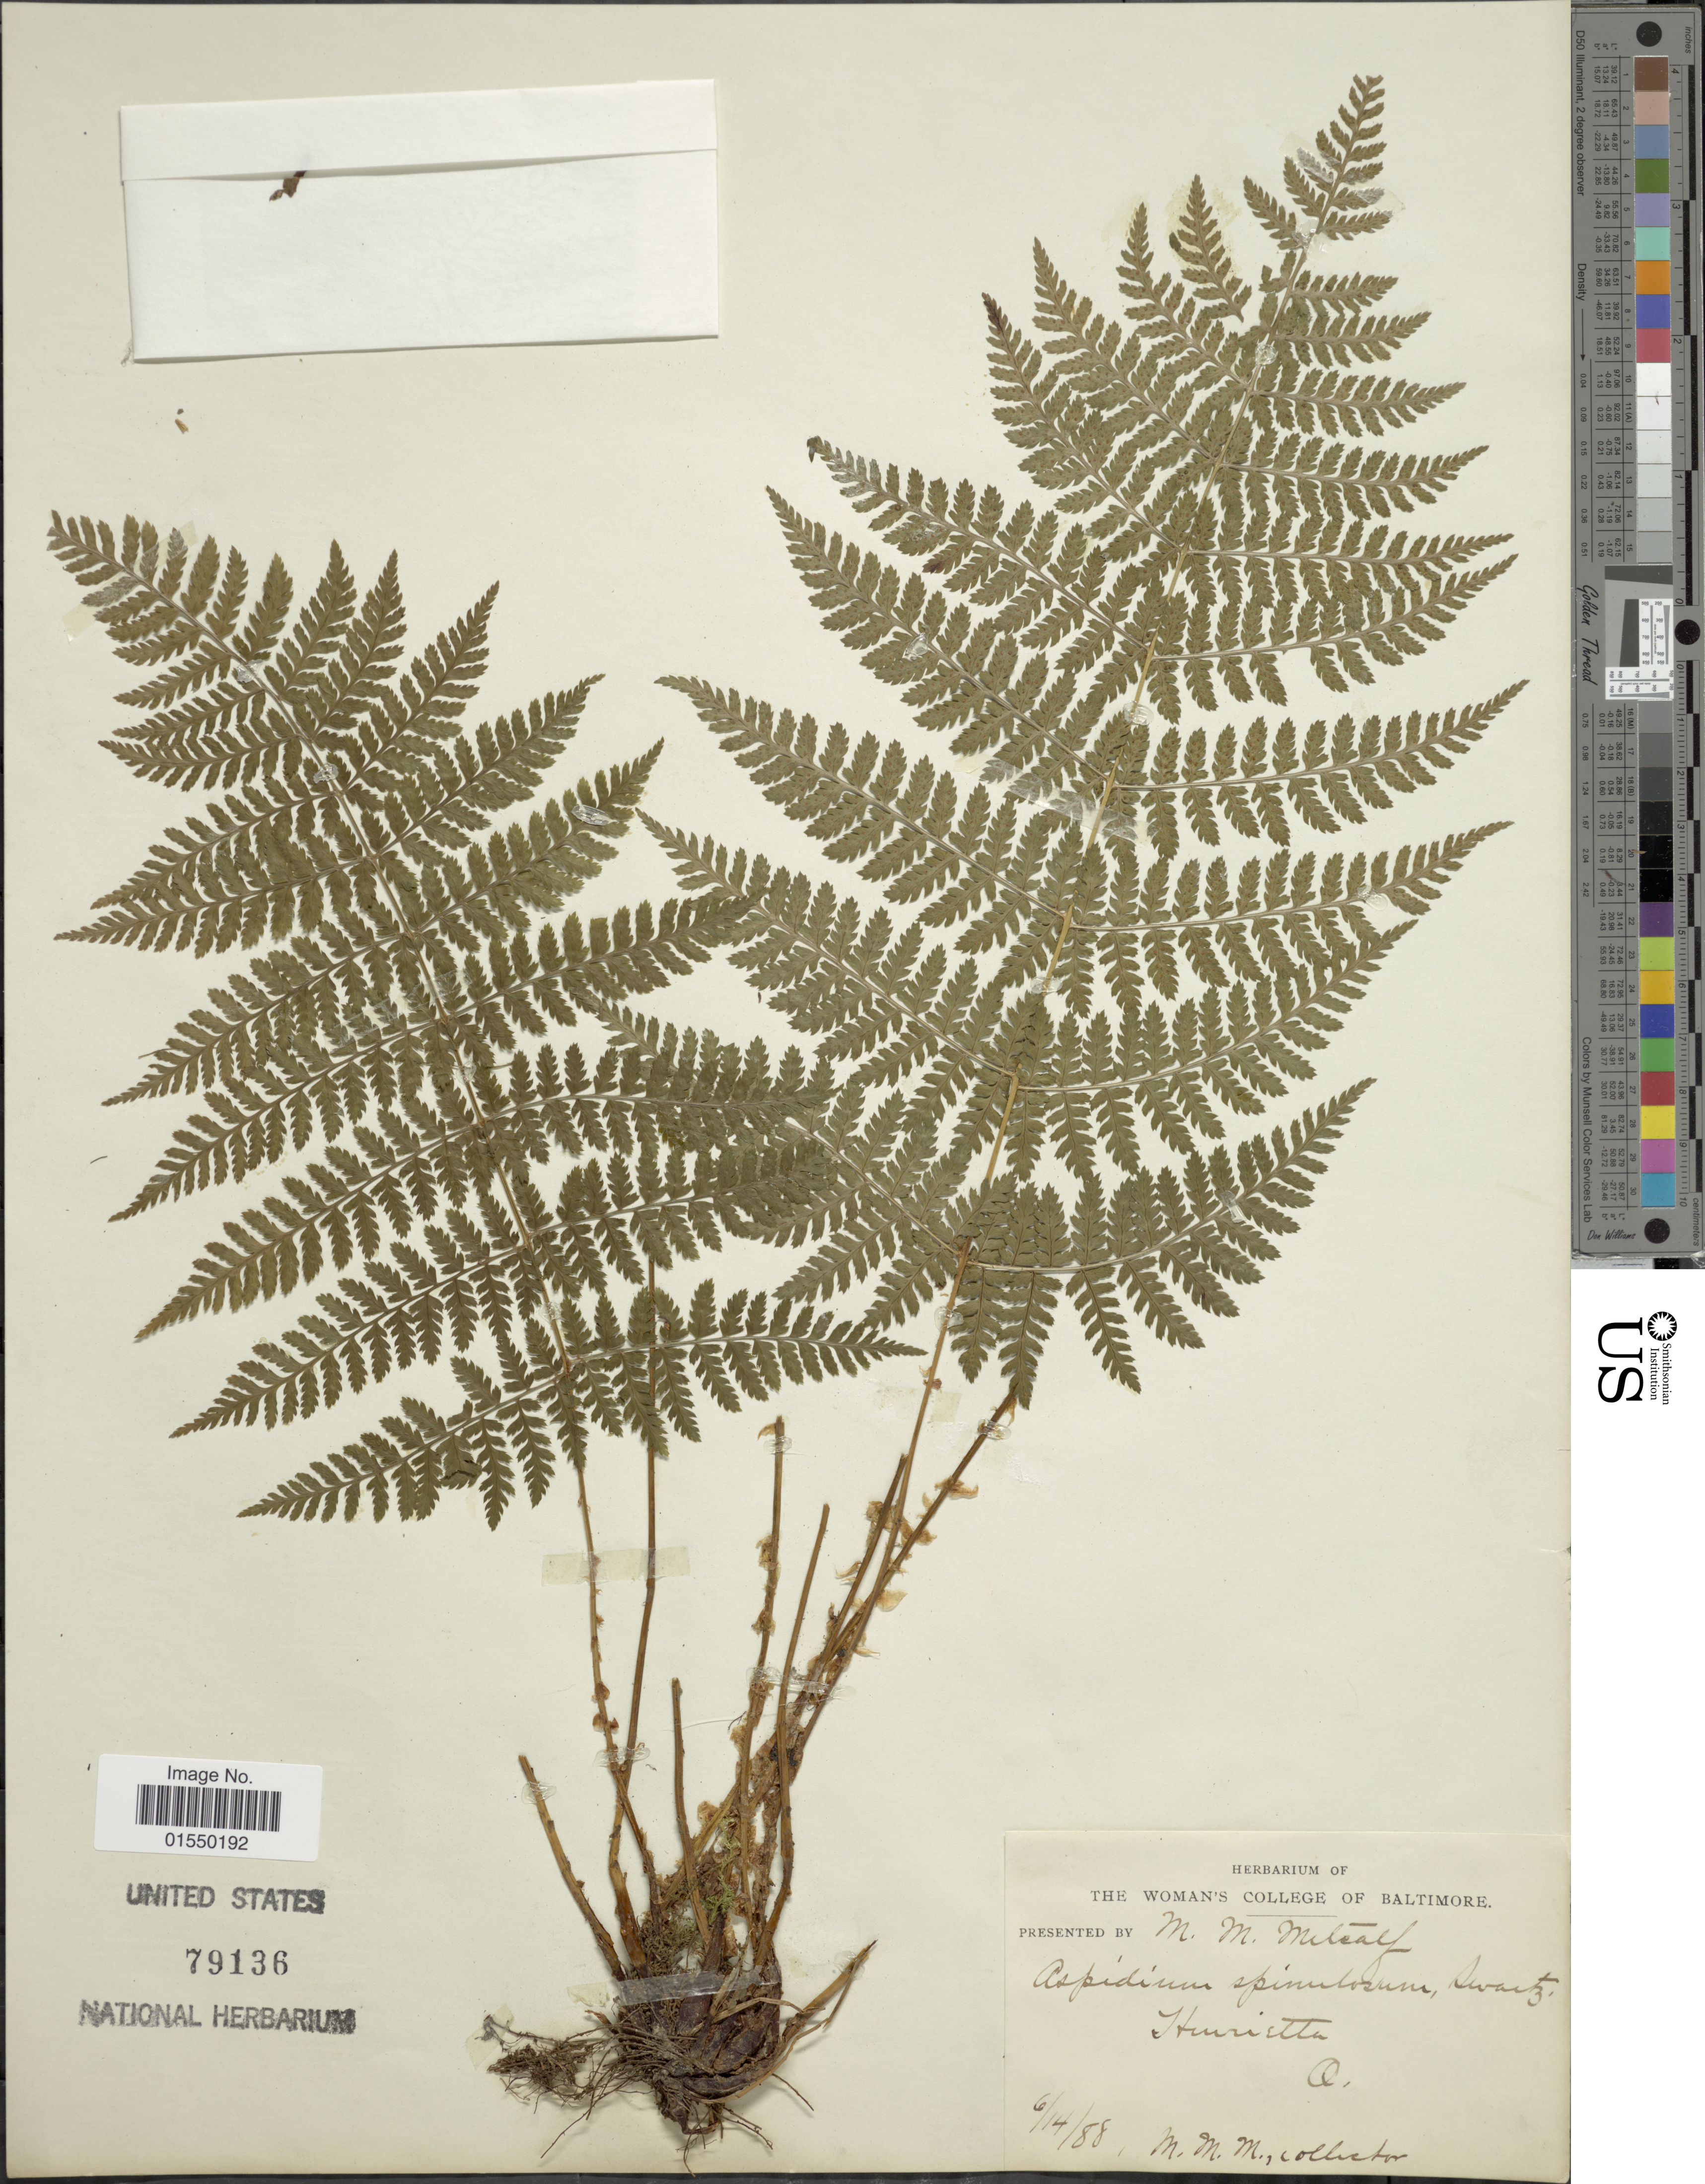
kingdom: Plantae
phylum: Tracheophyta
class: Polypodiopsida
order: Polypodiales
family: Dryopteridaceae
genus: Dryopteris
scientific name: Dryopteris carthusiana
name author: (Villars) H.P. Fuchs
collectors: M. Metcalf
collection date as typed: Transcribed d/m/y: 4/6/88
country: United States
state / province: Ohio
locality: Henrietta, O.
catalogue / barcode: US 79136